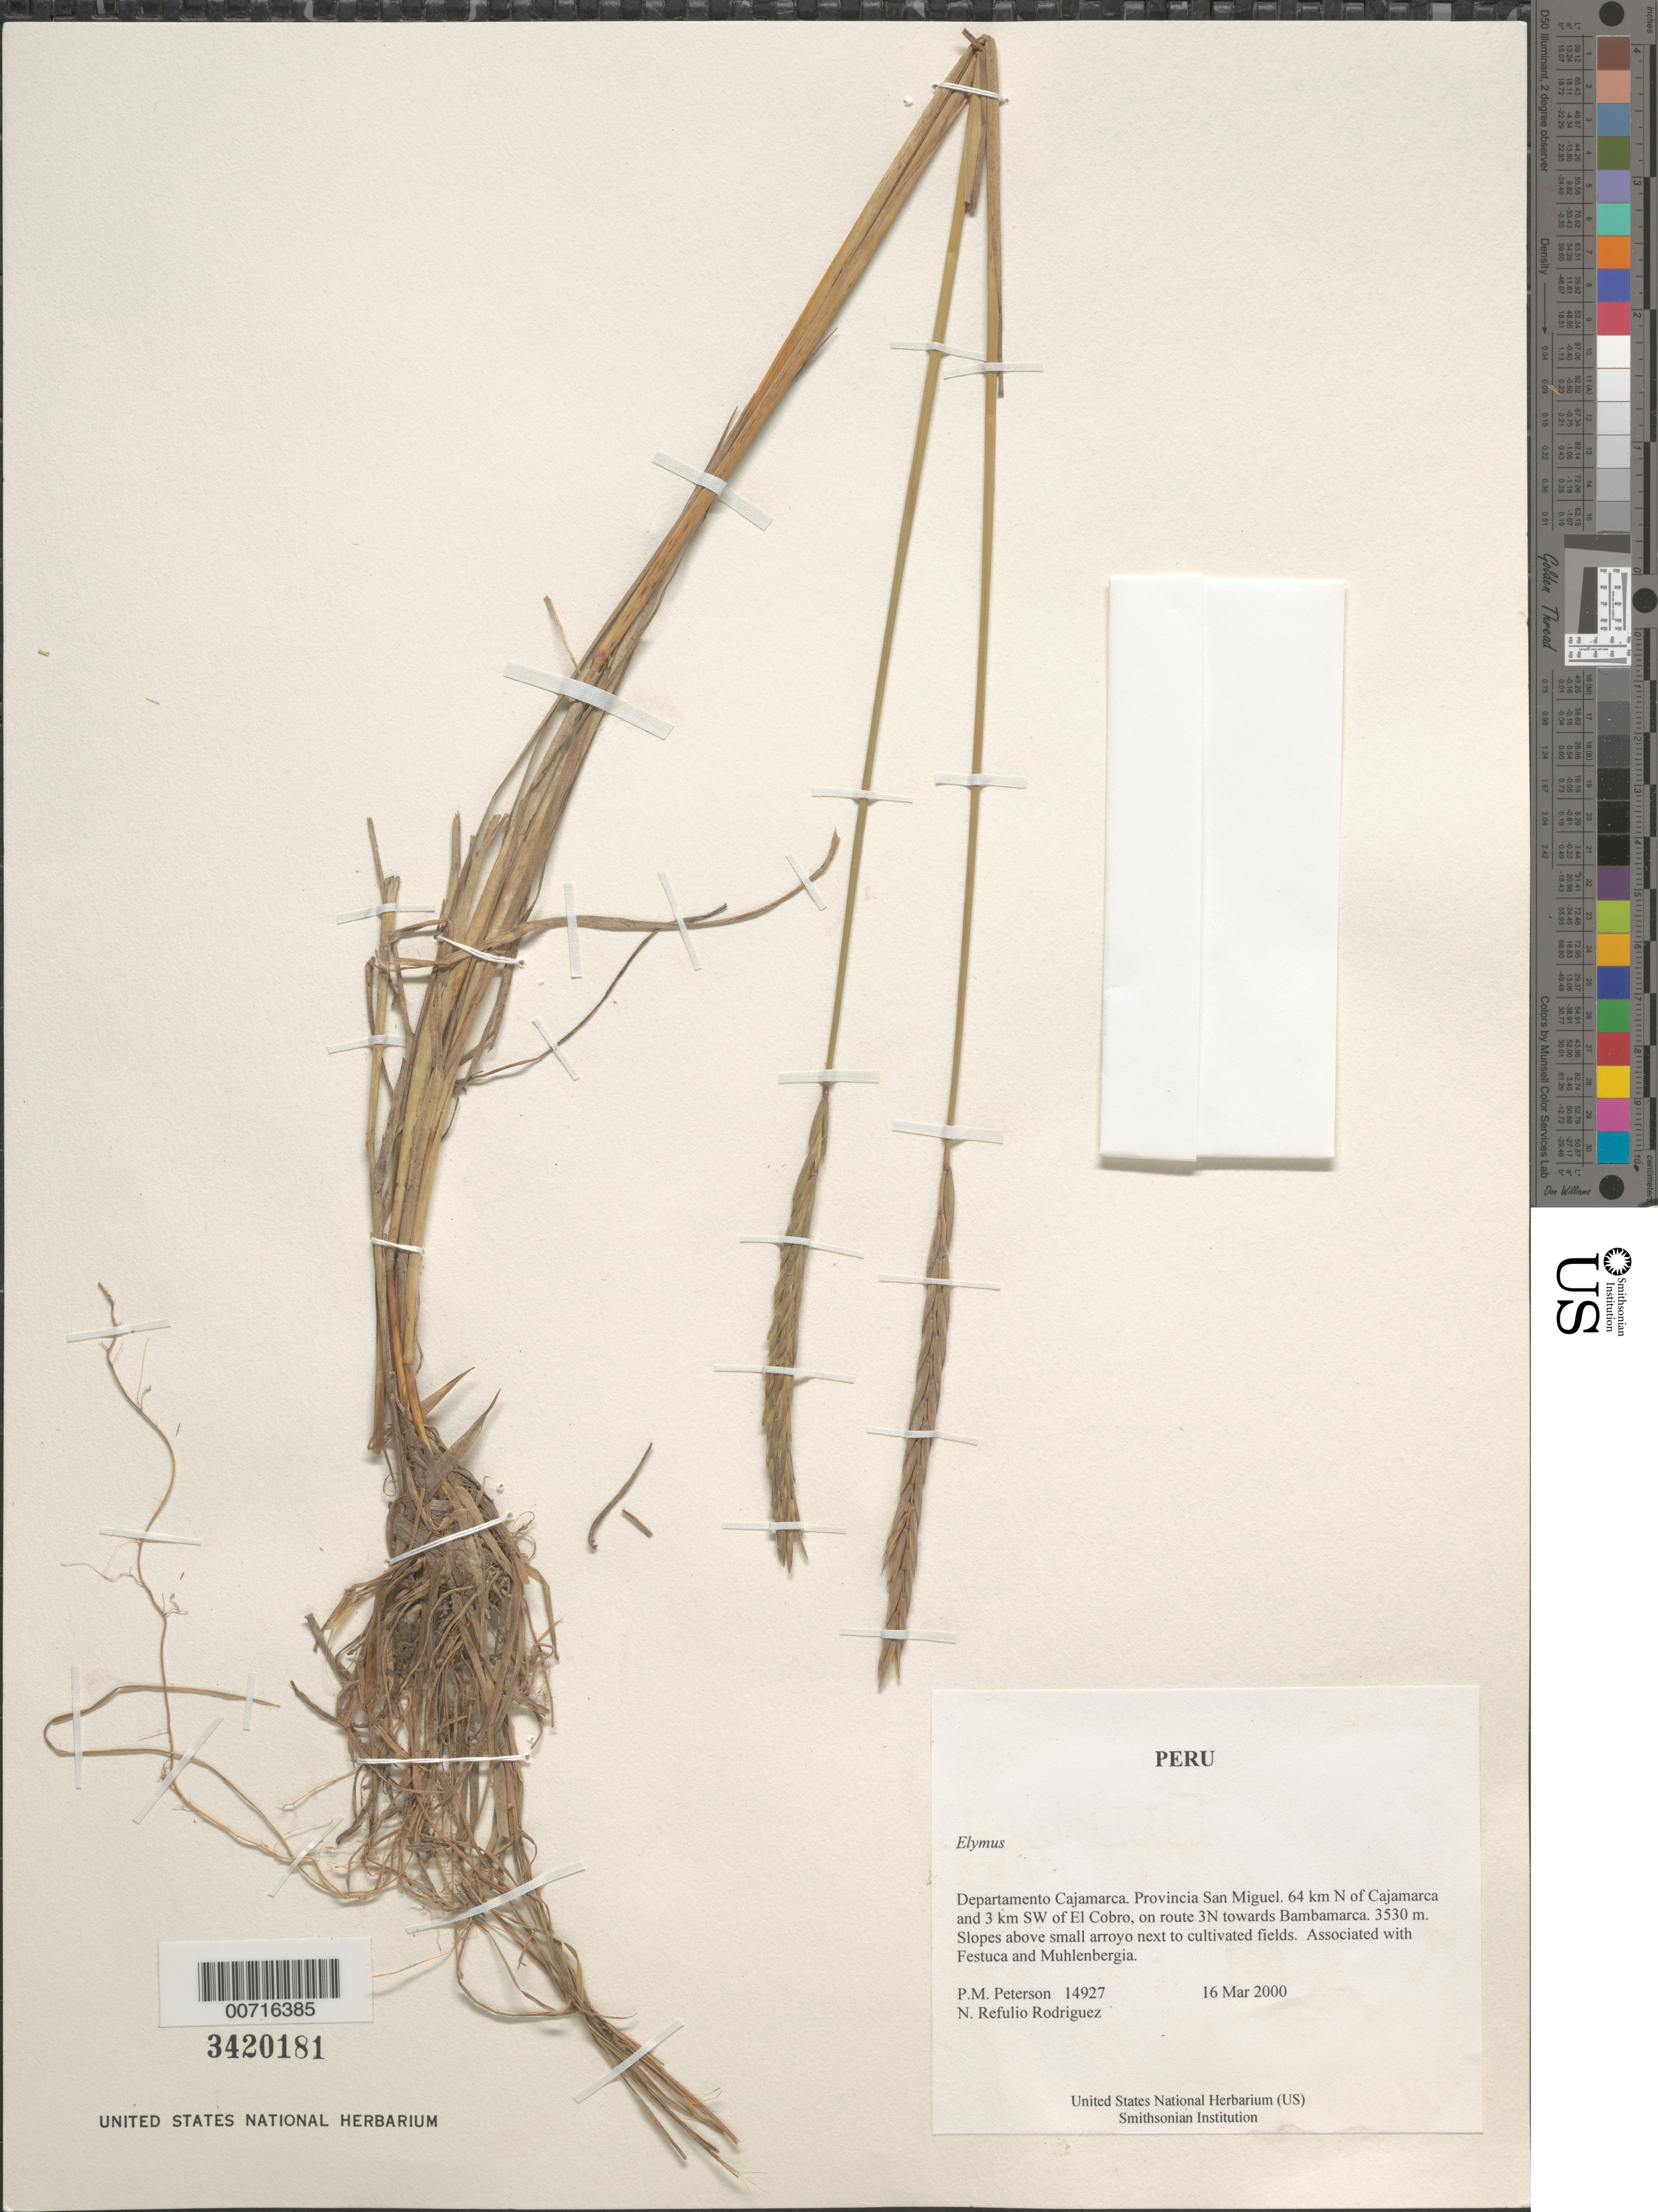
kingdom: Plantae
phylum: Tracheophyta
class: Liliopsida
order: Poales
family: Poaceae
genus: Elymus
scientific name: Elymus sp.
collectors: P. M. Peterson & N. Refulio-Rodríguez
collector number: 14927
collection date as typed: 16 Mar 2000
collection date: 2000-03-16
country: Peru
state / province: Cajamarca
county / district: San Miguel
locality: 64 km N of Cajamarca and 3 km SW of El Cobro, on route 3N towards Bambamarca.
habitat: Slopes above small arroyo next to cultivated fields. Associated with Festuca and Muhlenbergia.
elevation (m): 3530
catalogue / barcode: US 3420181